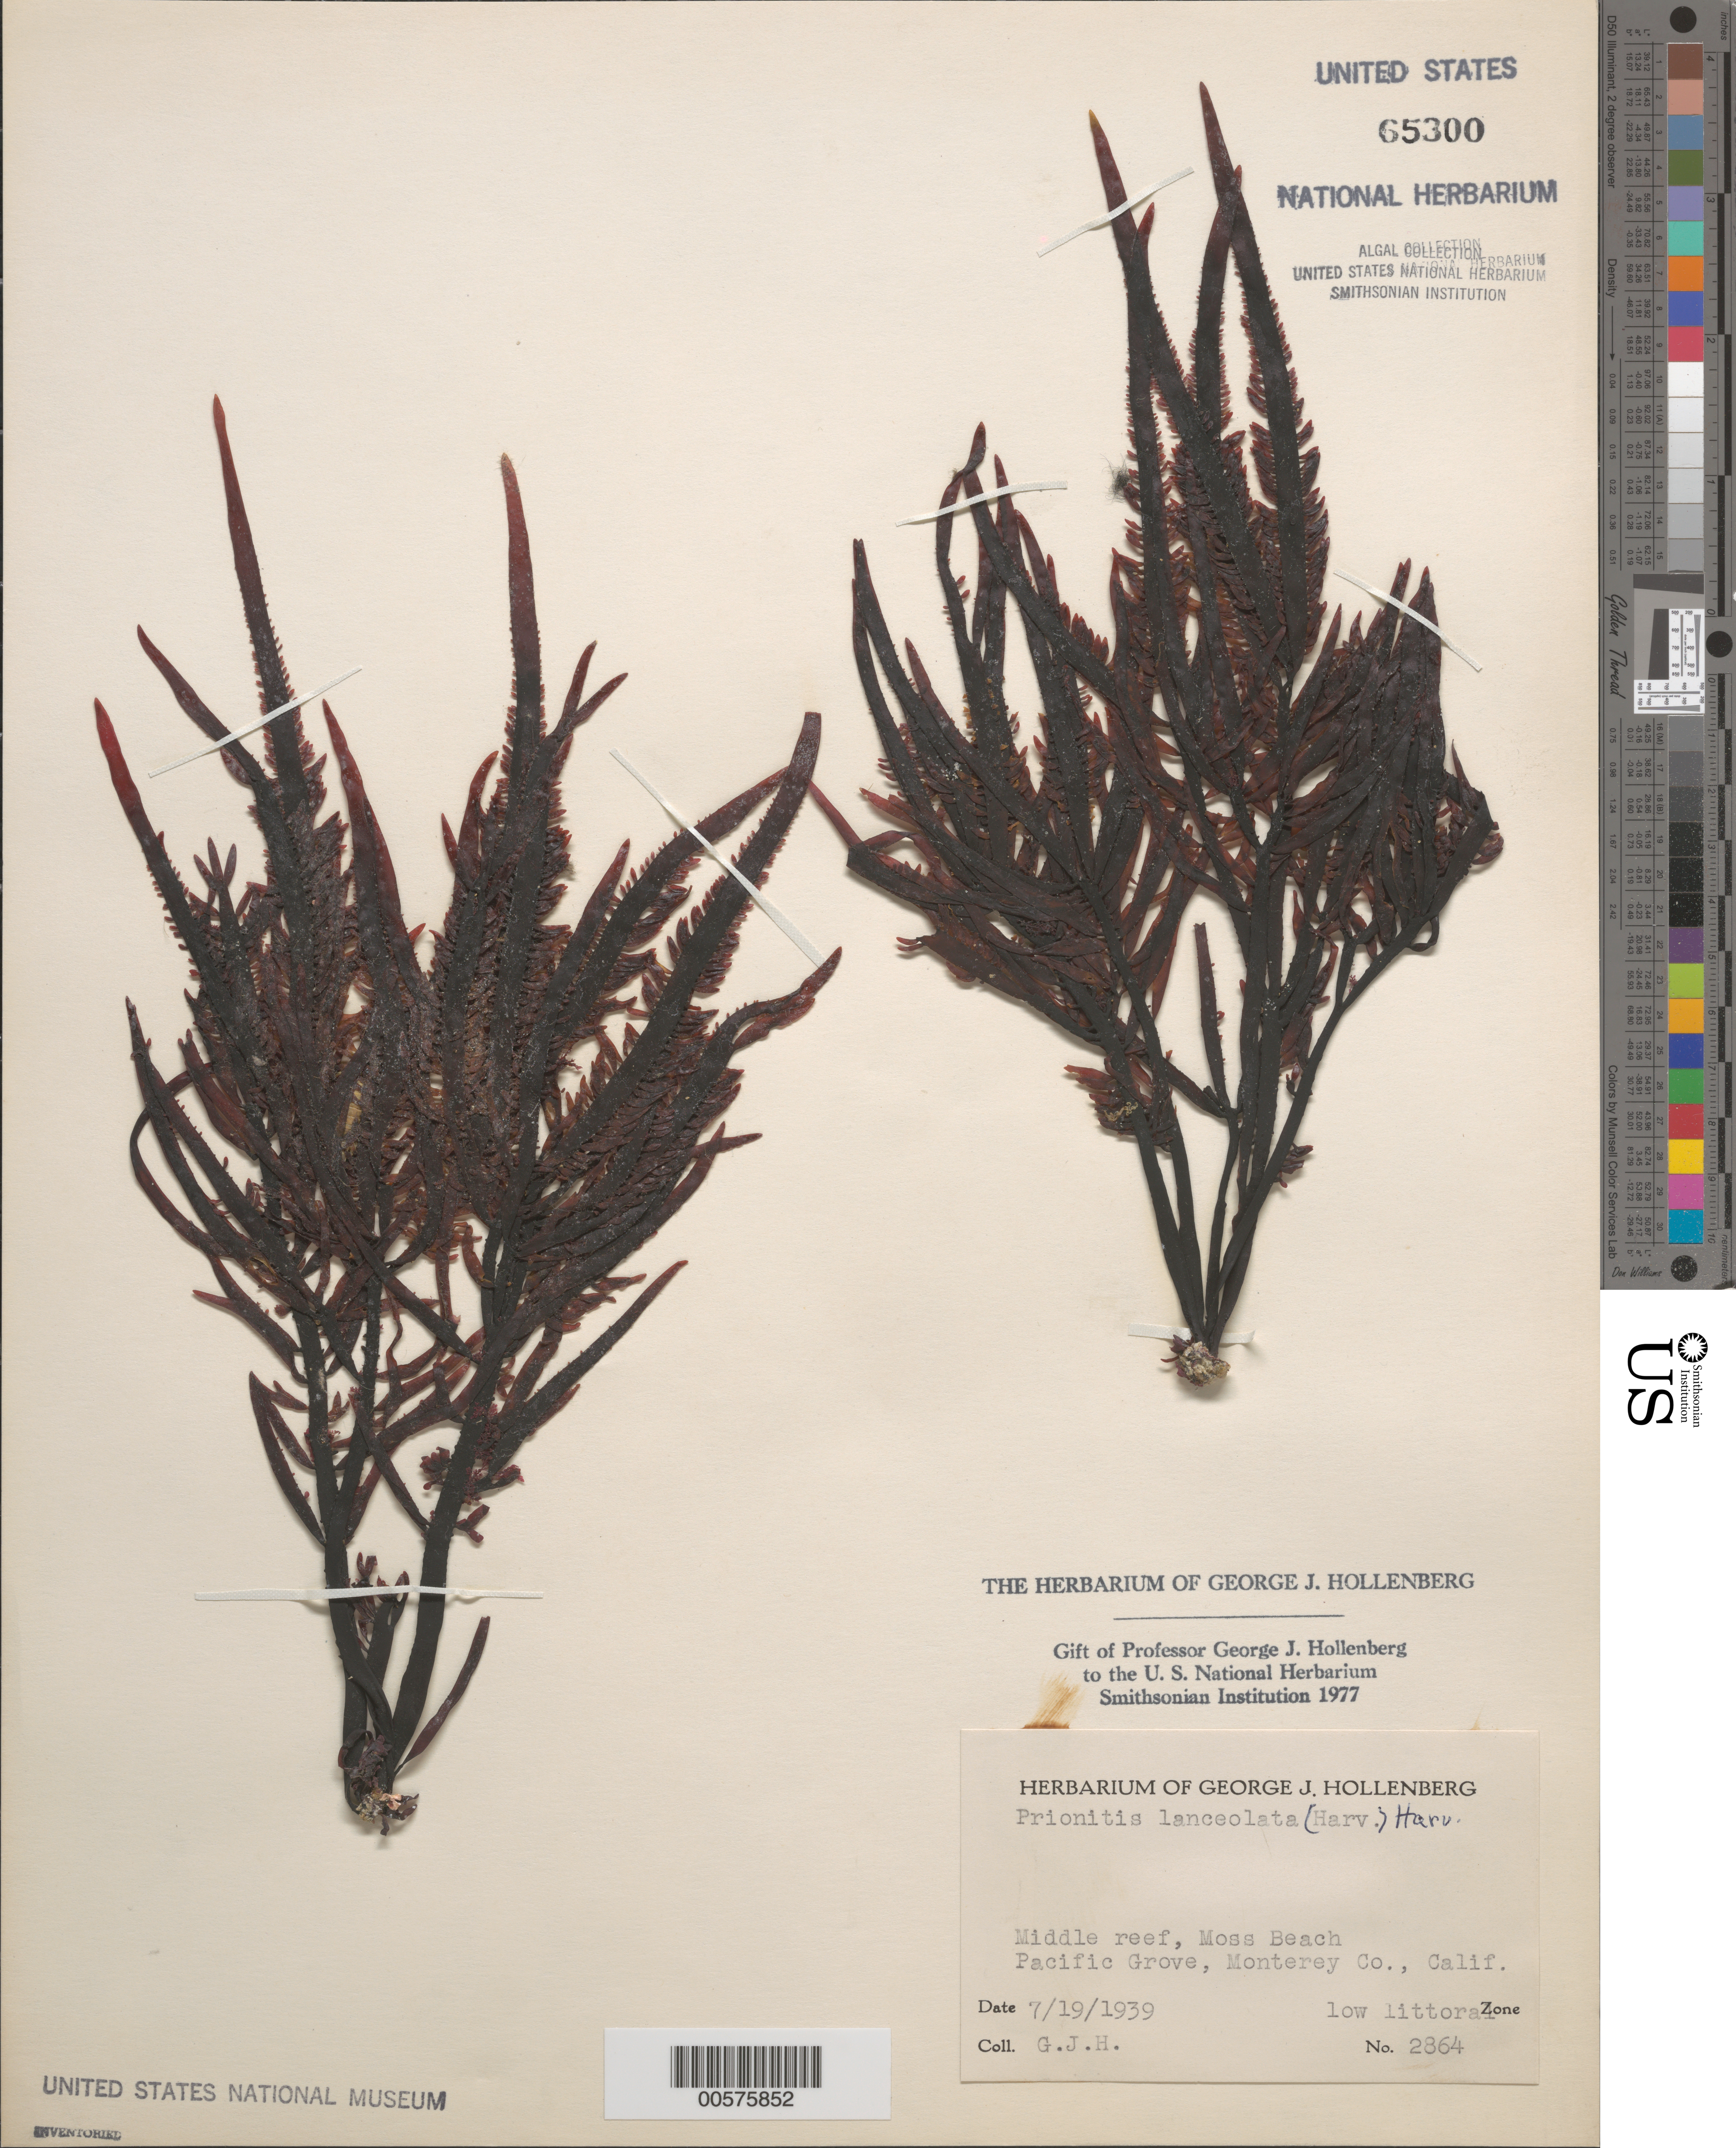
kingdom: Plantae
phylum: Rhodophyta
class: Florideophyceae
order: Cryptonemiales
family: Cryptonemiaceae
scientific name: Prionitis lanceolata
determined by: Hollenberg, George J.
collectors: G. Hollenberg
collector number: GJH 2864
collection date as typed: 19 Jul 1939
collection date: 1939-07-19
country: United States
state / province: California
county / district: Monterey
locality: Middle reef of Moss Beach, Pacific Grove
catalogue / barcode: US 65300